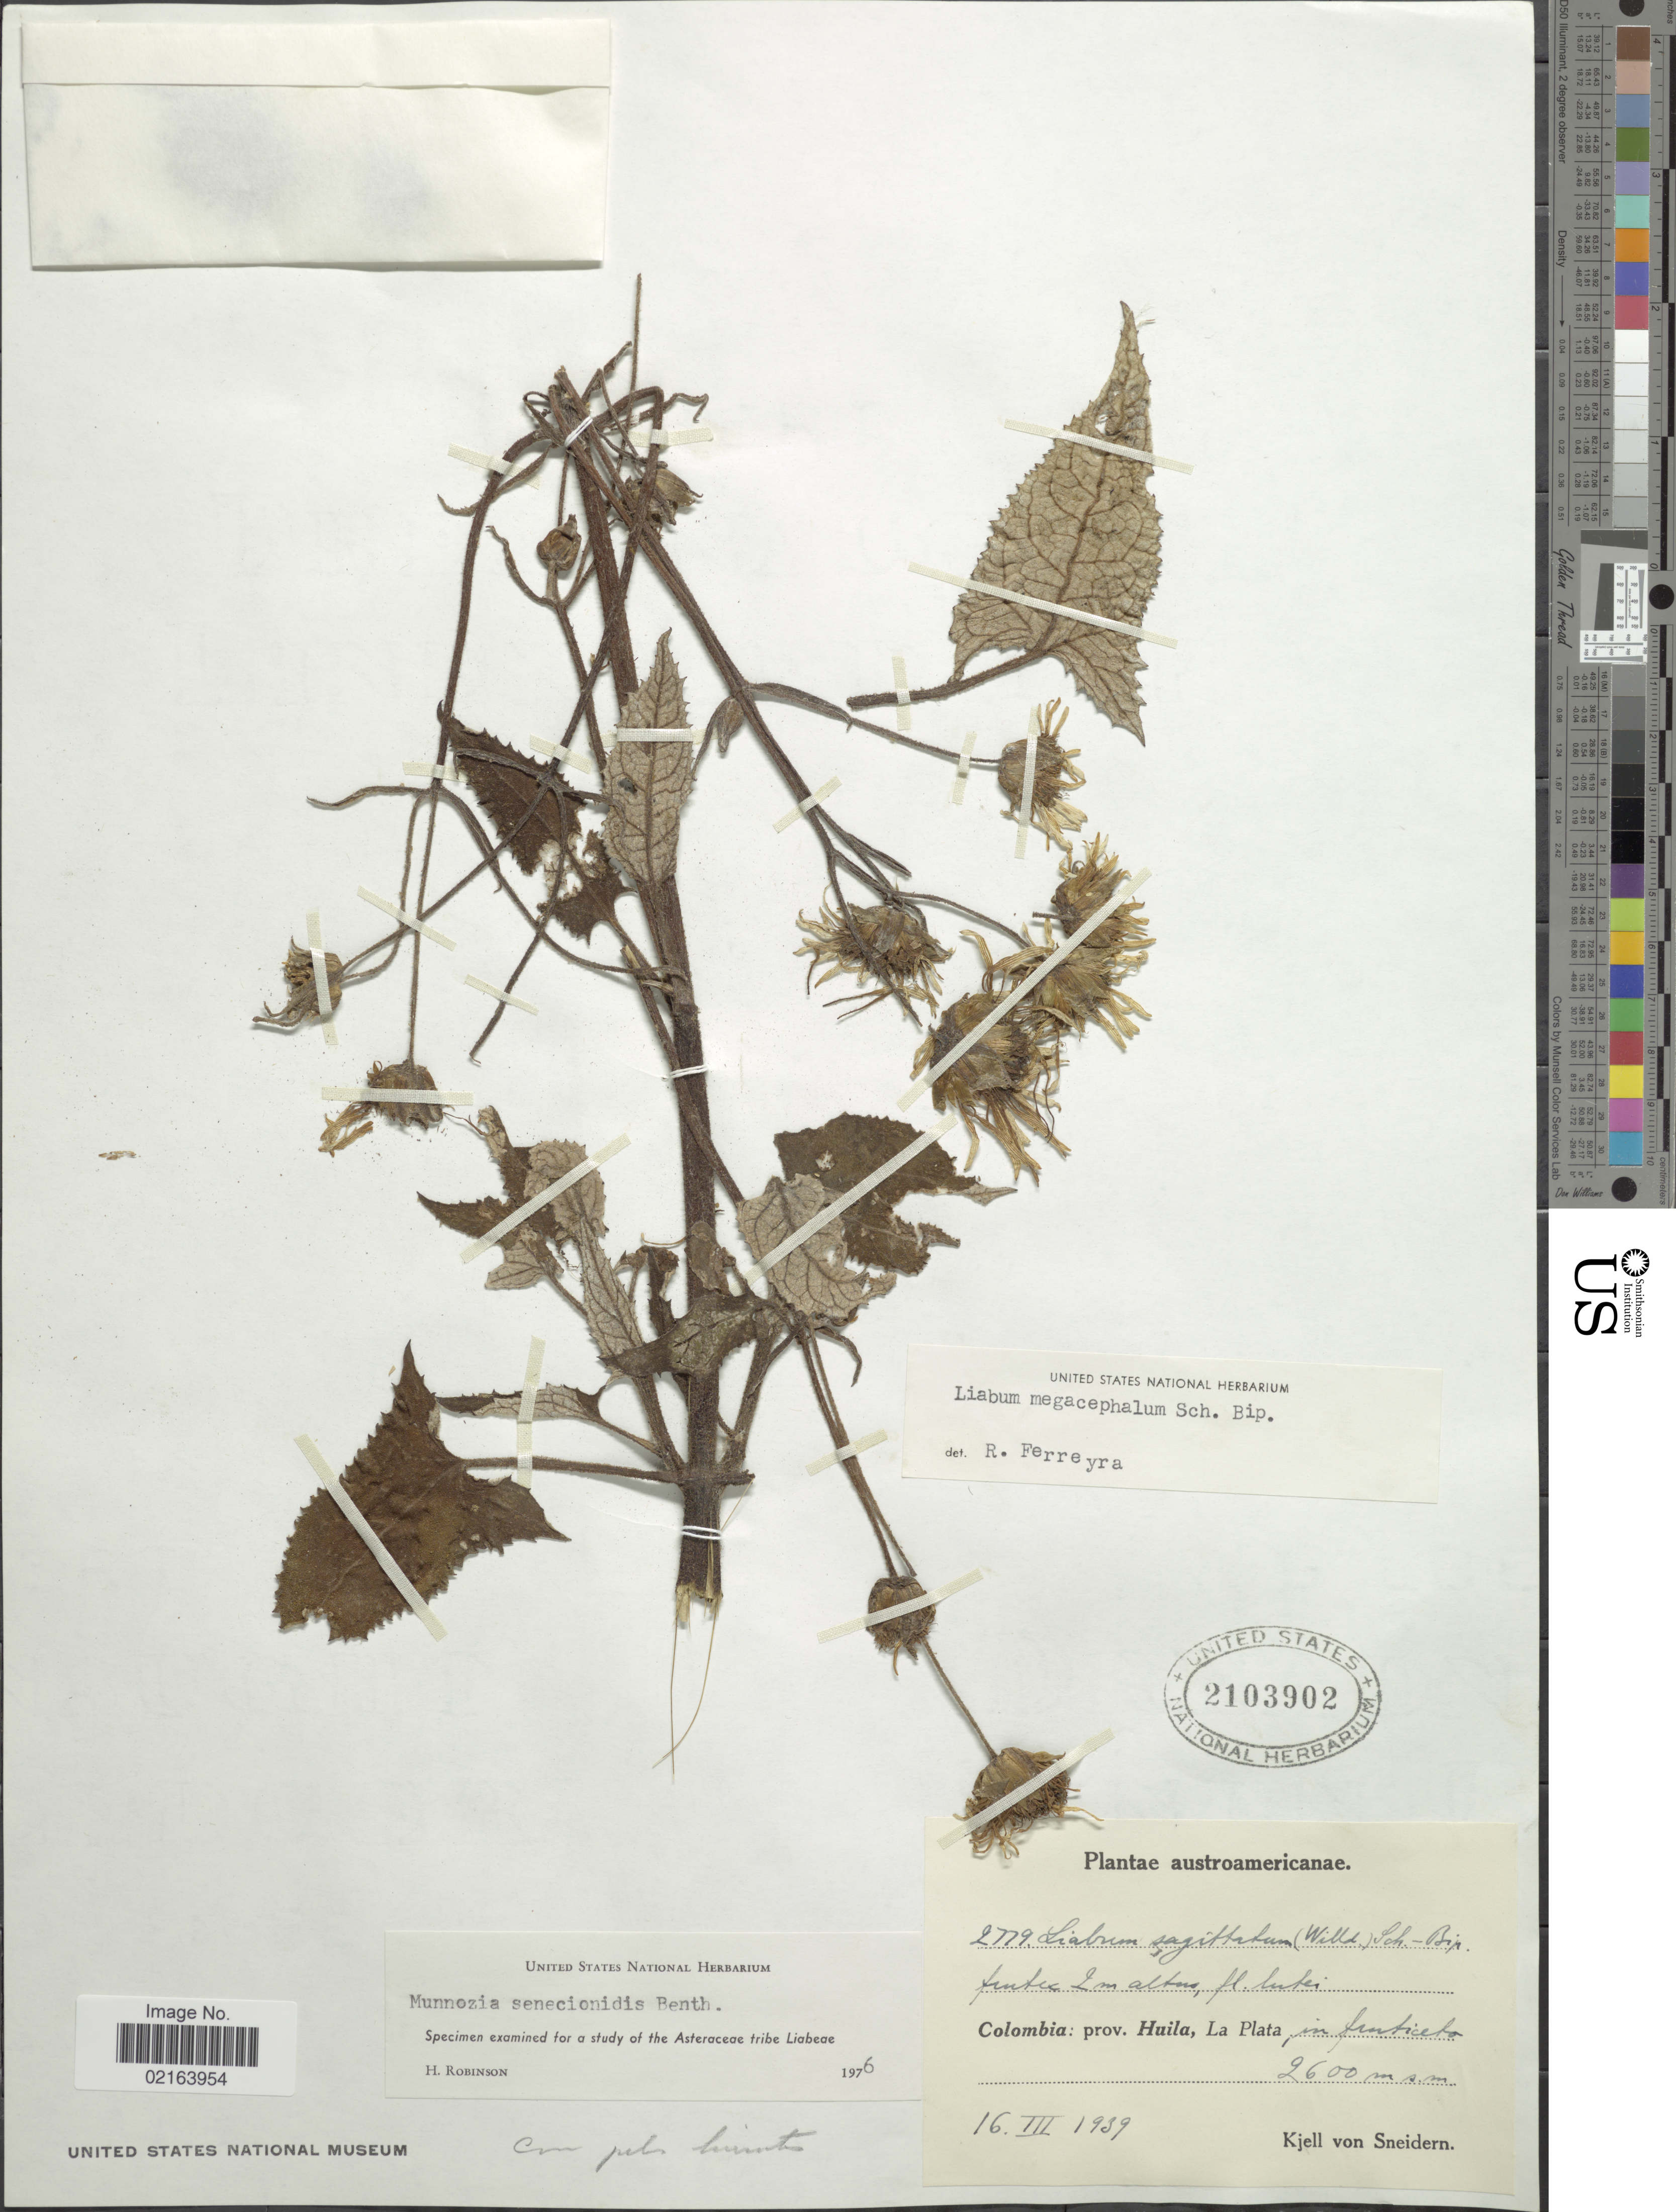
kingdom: Plantae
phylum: Tracheophyta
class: Magnoliopsida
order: Asterales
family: Asteraceae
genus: Munnozia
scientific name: Munnozia senecionidis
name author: Benth.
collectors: K. von Sneidern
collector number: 2779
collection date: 1939-03-16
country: Colombia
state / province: Huila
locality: Colombia: prov. Huila, La Plata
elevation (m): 2600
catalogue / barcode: US 2103902